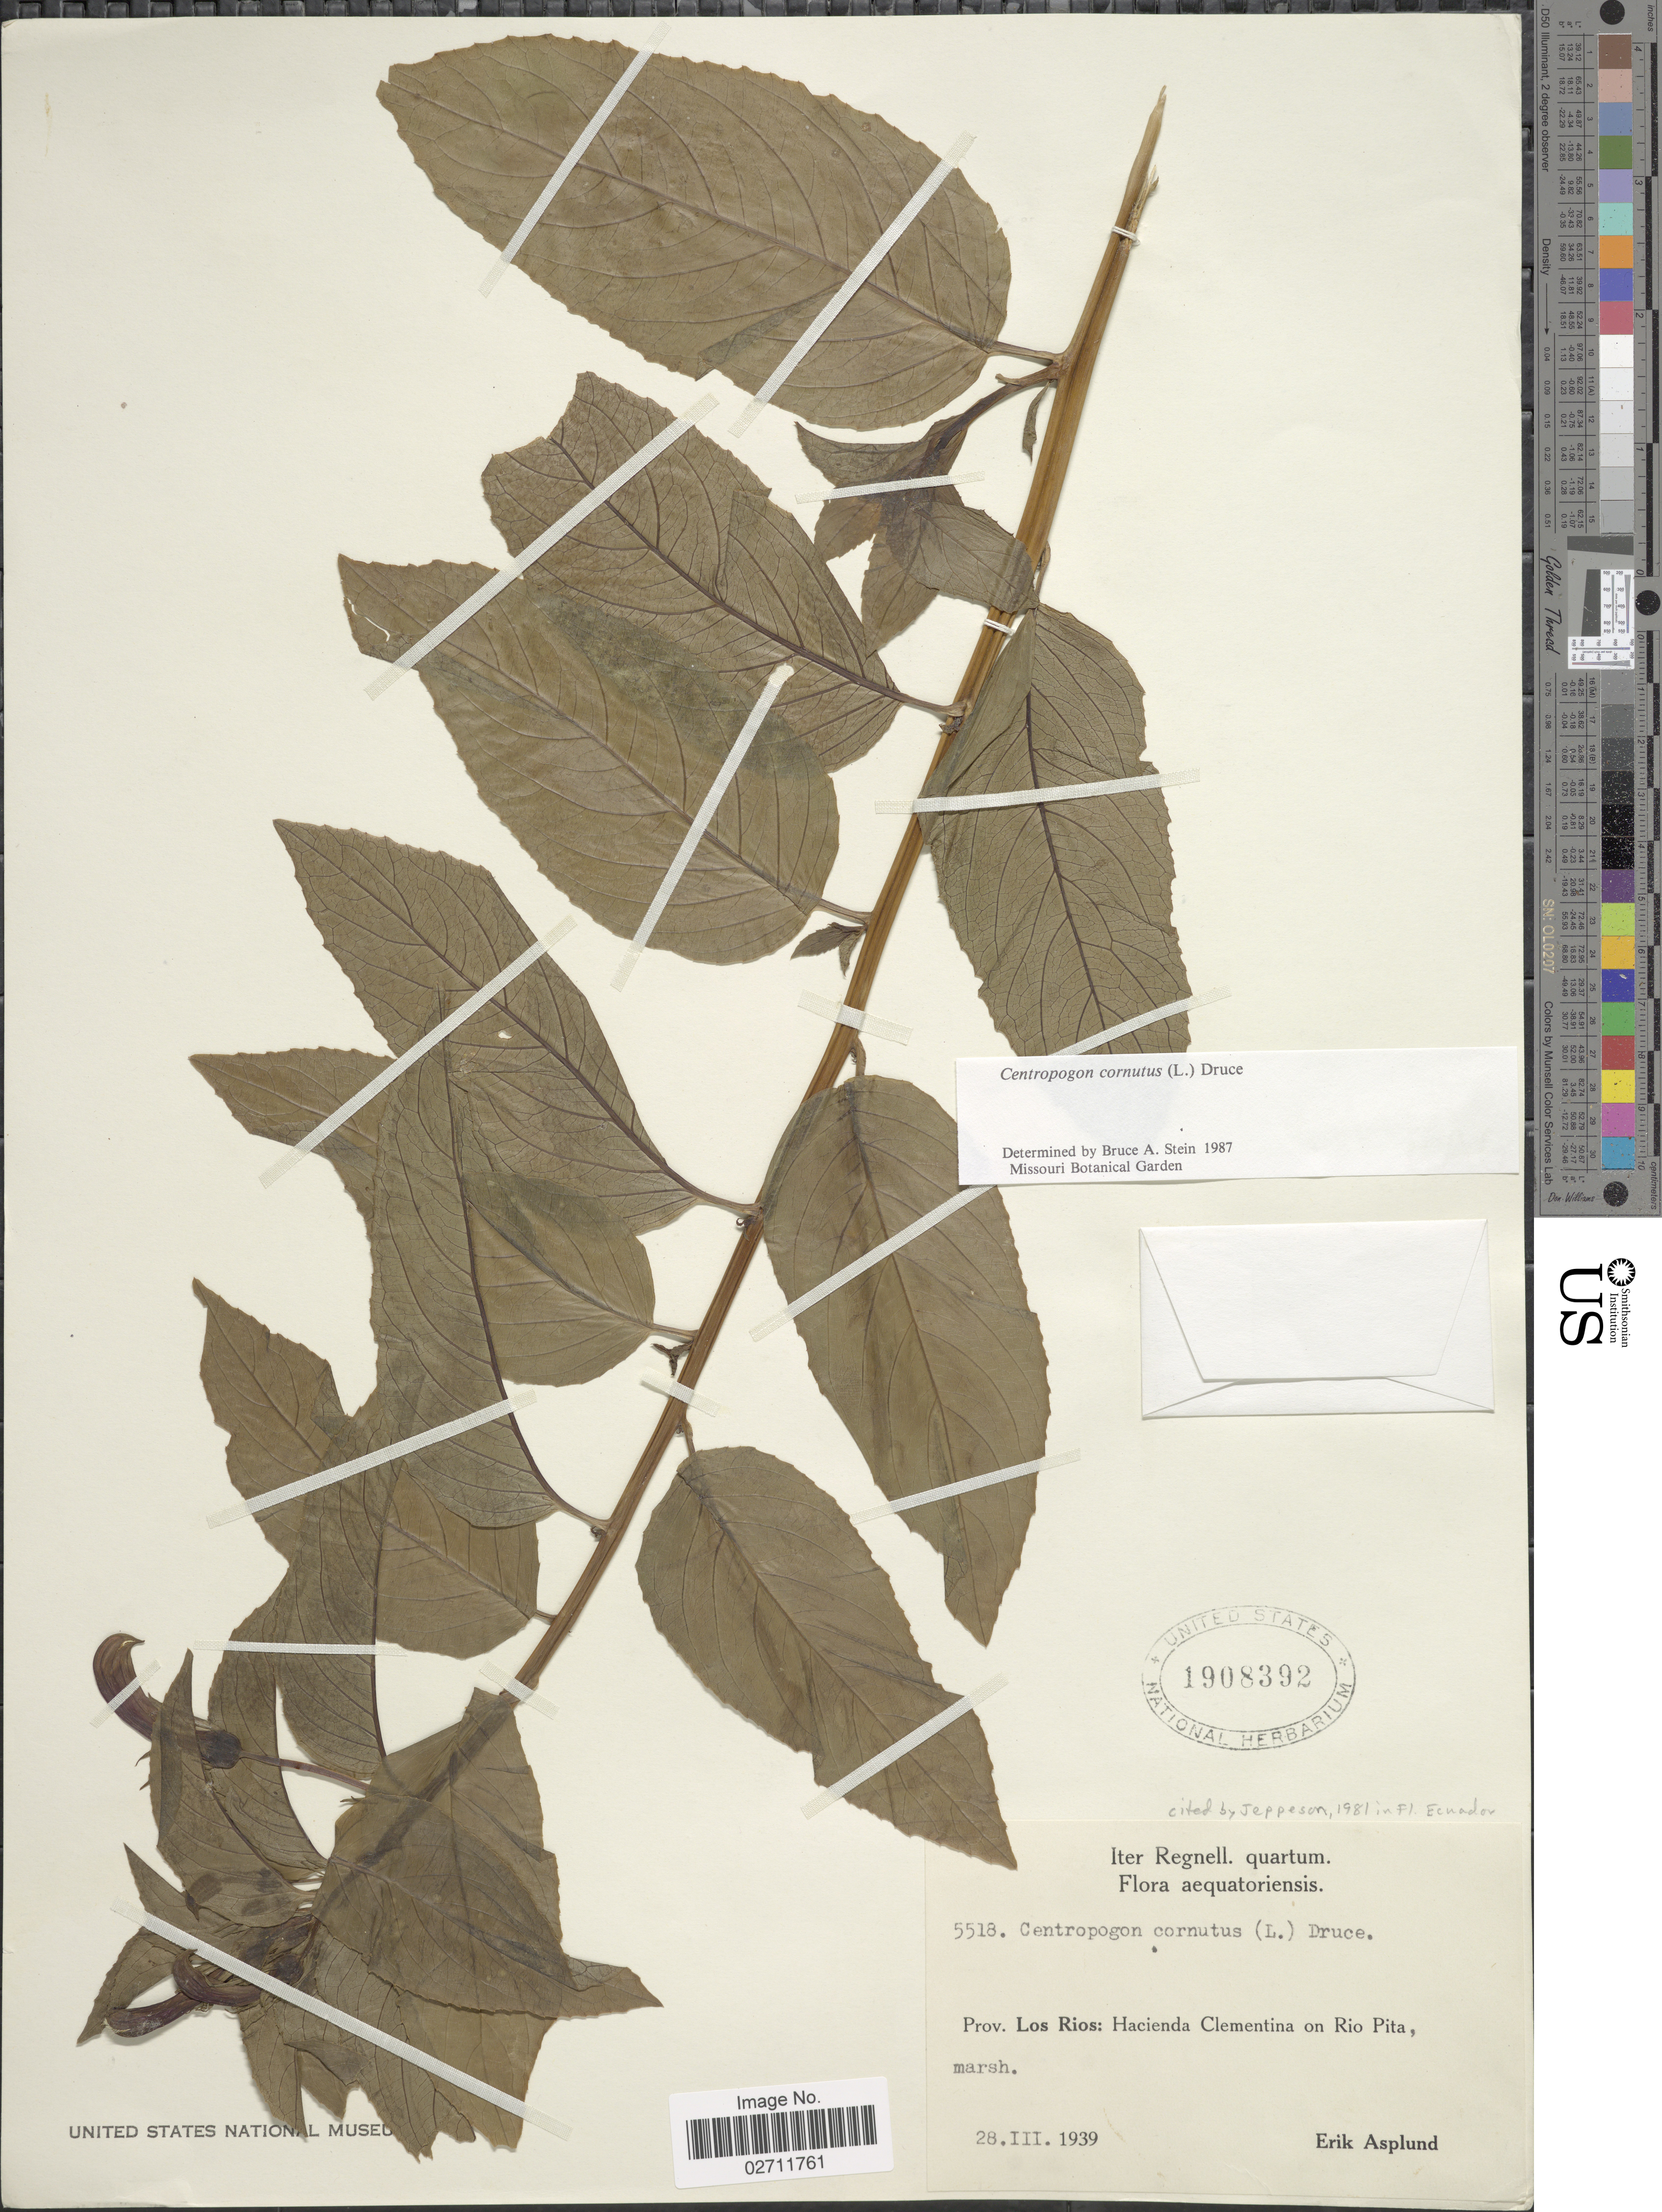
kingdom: Plantae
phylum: Tracheophyta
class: Magnoliopsida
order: Asterales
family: Campanulaceae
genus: Centropogon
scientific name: Centropogon cornutus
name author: (L.) Druce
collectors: E. Asplund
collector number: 5518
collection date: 1939-03-28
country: Ecuador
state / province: Los Ríos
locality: Aequatoriensis. Hacienda Clementina on Rio Pita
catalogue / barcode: US 1908392